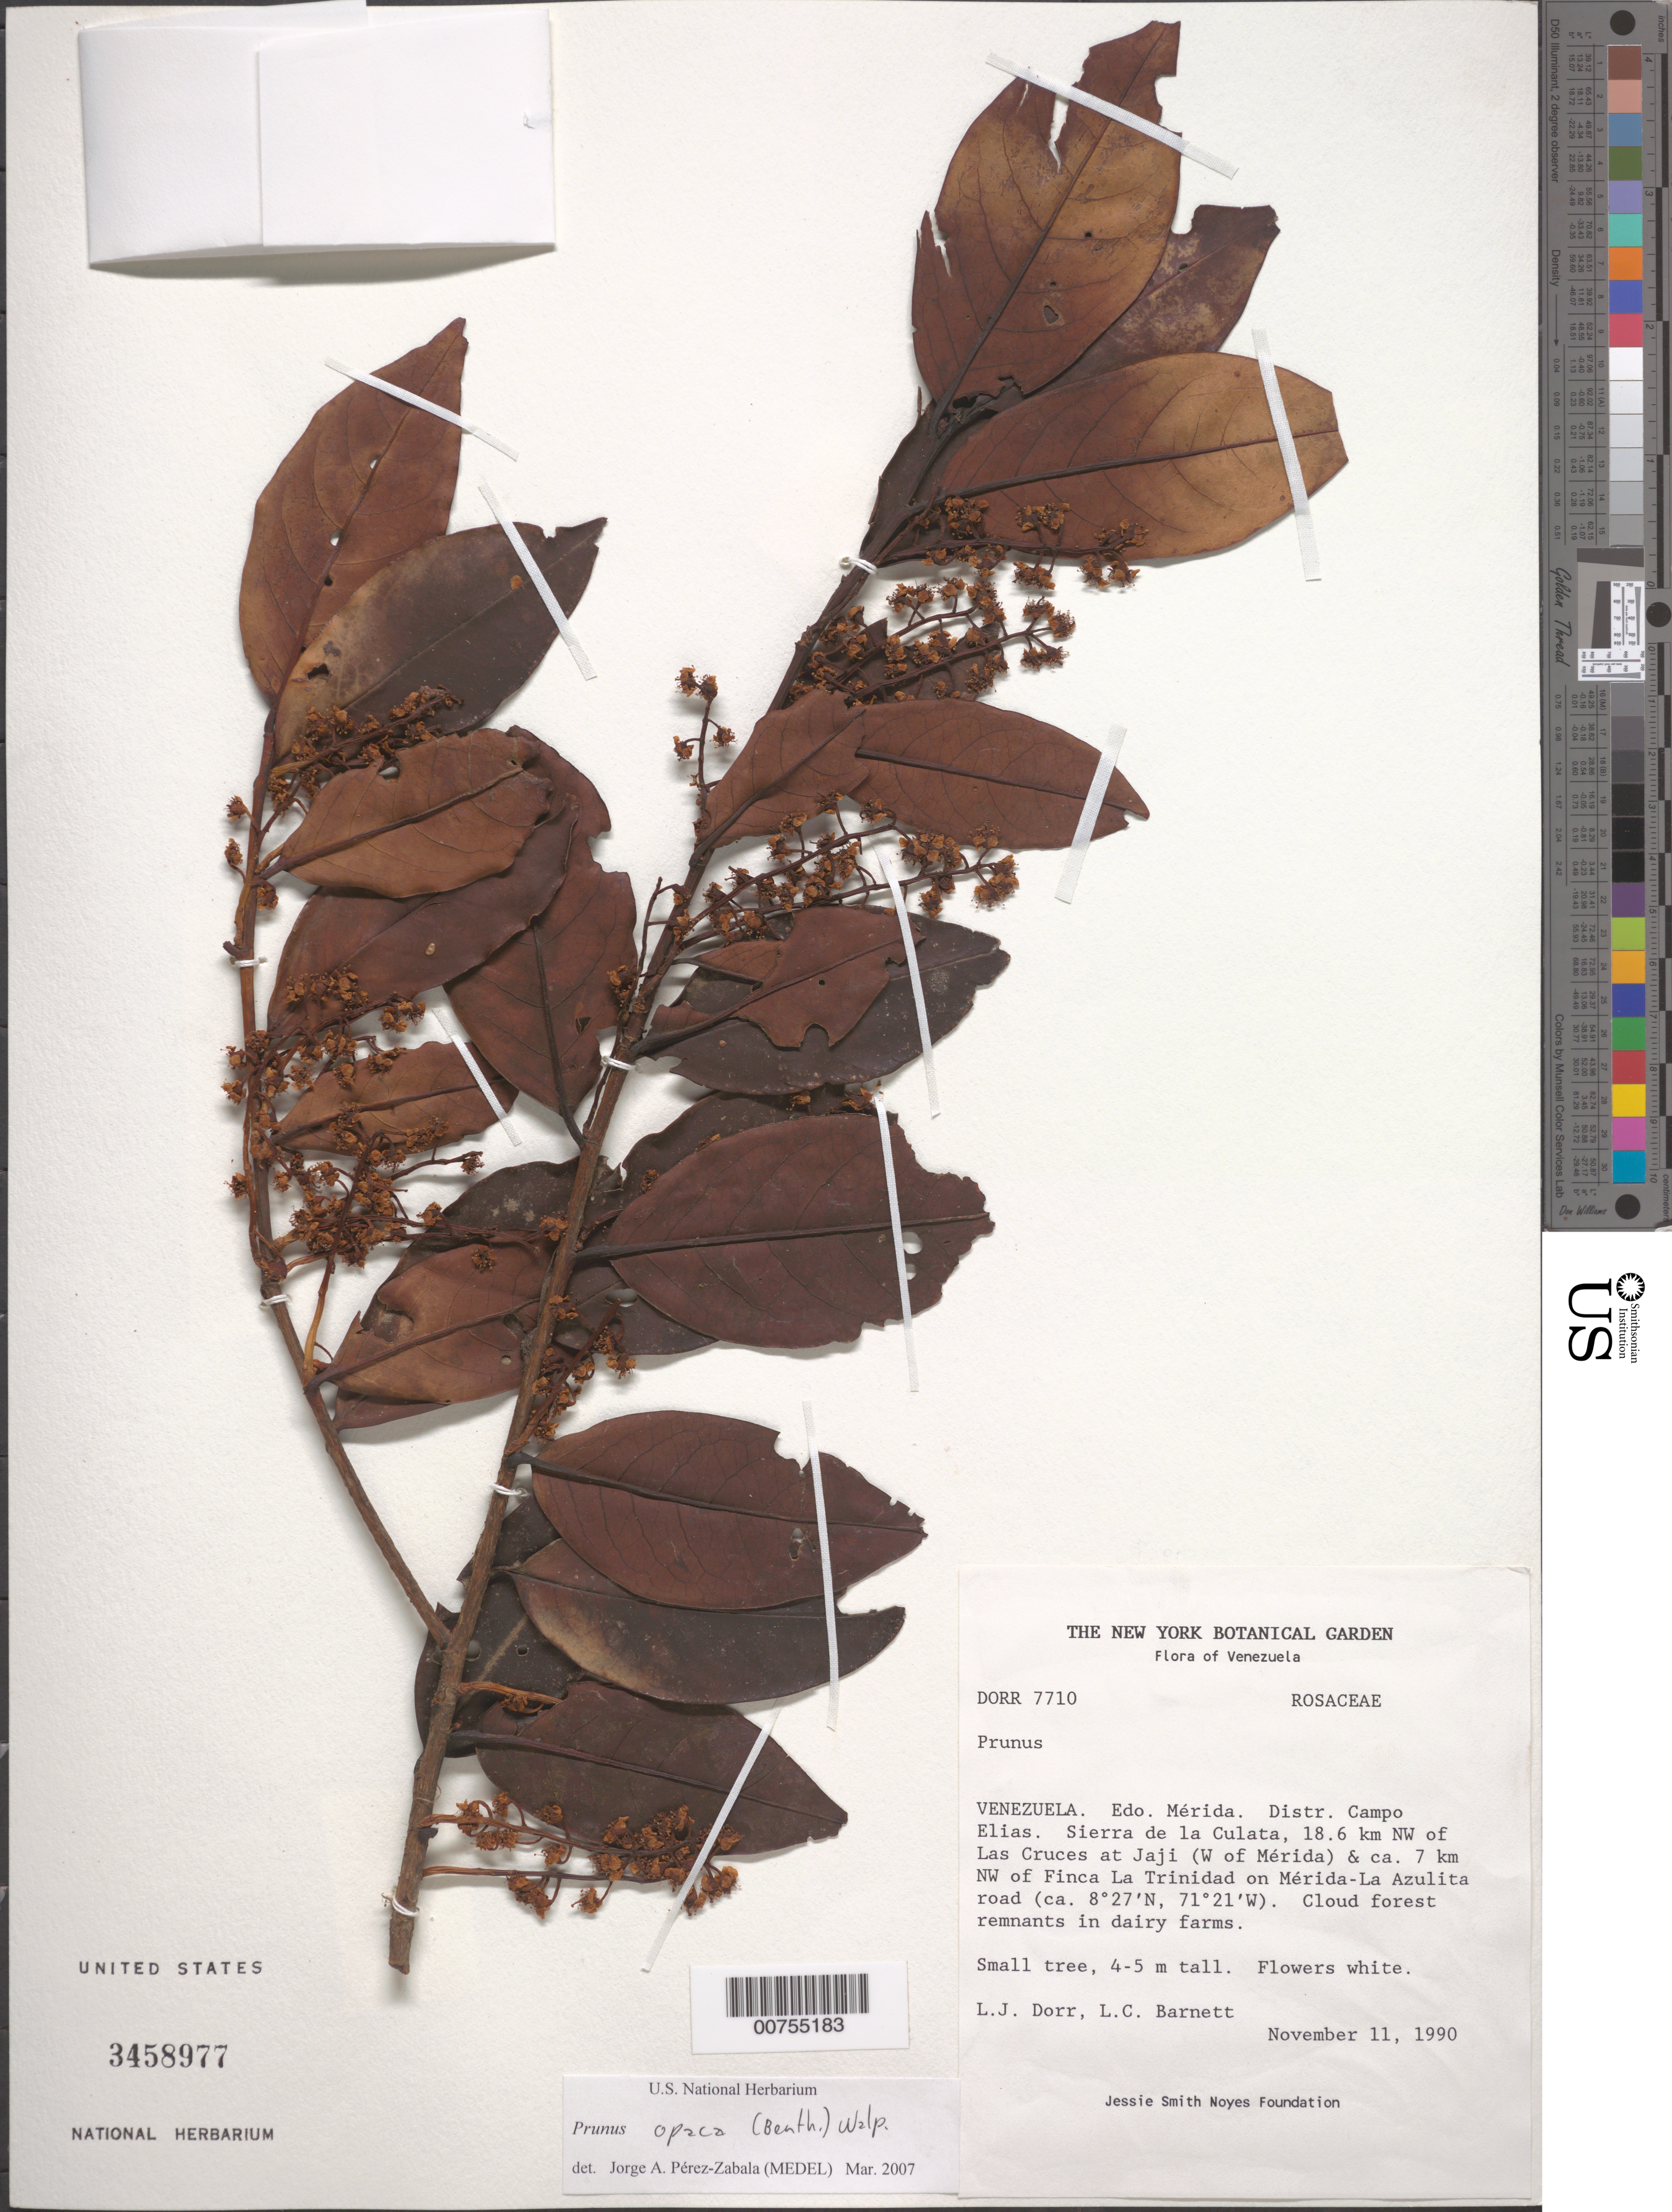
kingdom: Plantae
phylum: Tracheophyta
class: Magnoliopsida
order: Rosales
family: Rosaceae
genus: Prunus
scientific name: Prunus opaca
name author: (Benth.) Walp.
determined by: Pérez-Zabala, Jorge A.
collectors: L. J. Dorr & L. C. Barnett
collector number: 7710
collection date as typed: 11 Nov 1990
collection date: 1990-11-11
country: Venezuela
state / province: Mérida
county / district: Campo Elías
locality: Sierra de la Culata, 18.6 km NW of Las Cruces at Jaji (W of Mérida) & ca. 7 km NW of Finca La Trinidad on Mérida-La Azulita road.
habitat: Cloud forest remnants in dairy farms.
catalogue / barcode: US 3458977